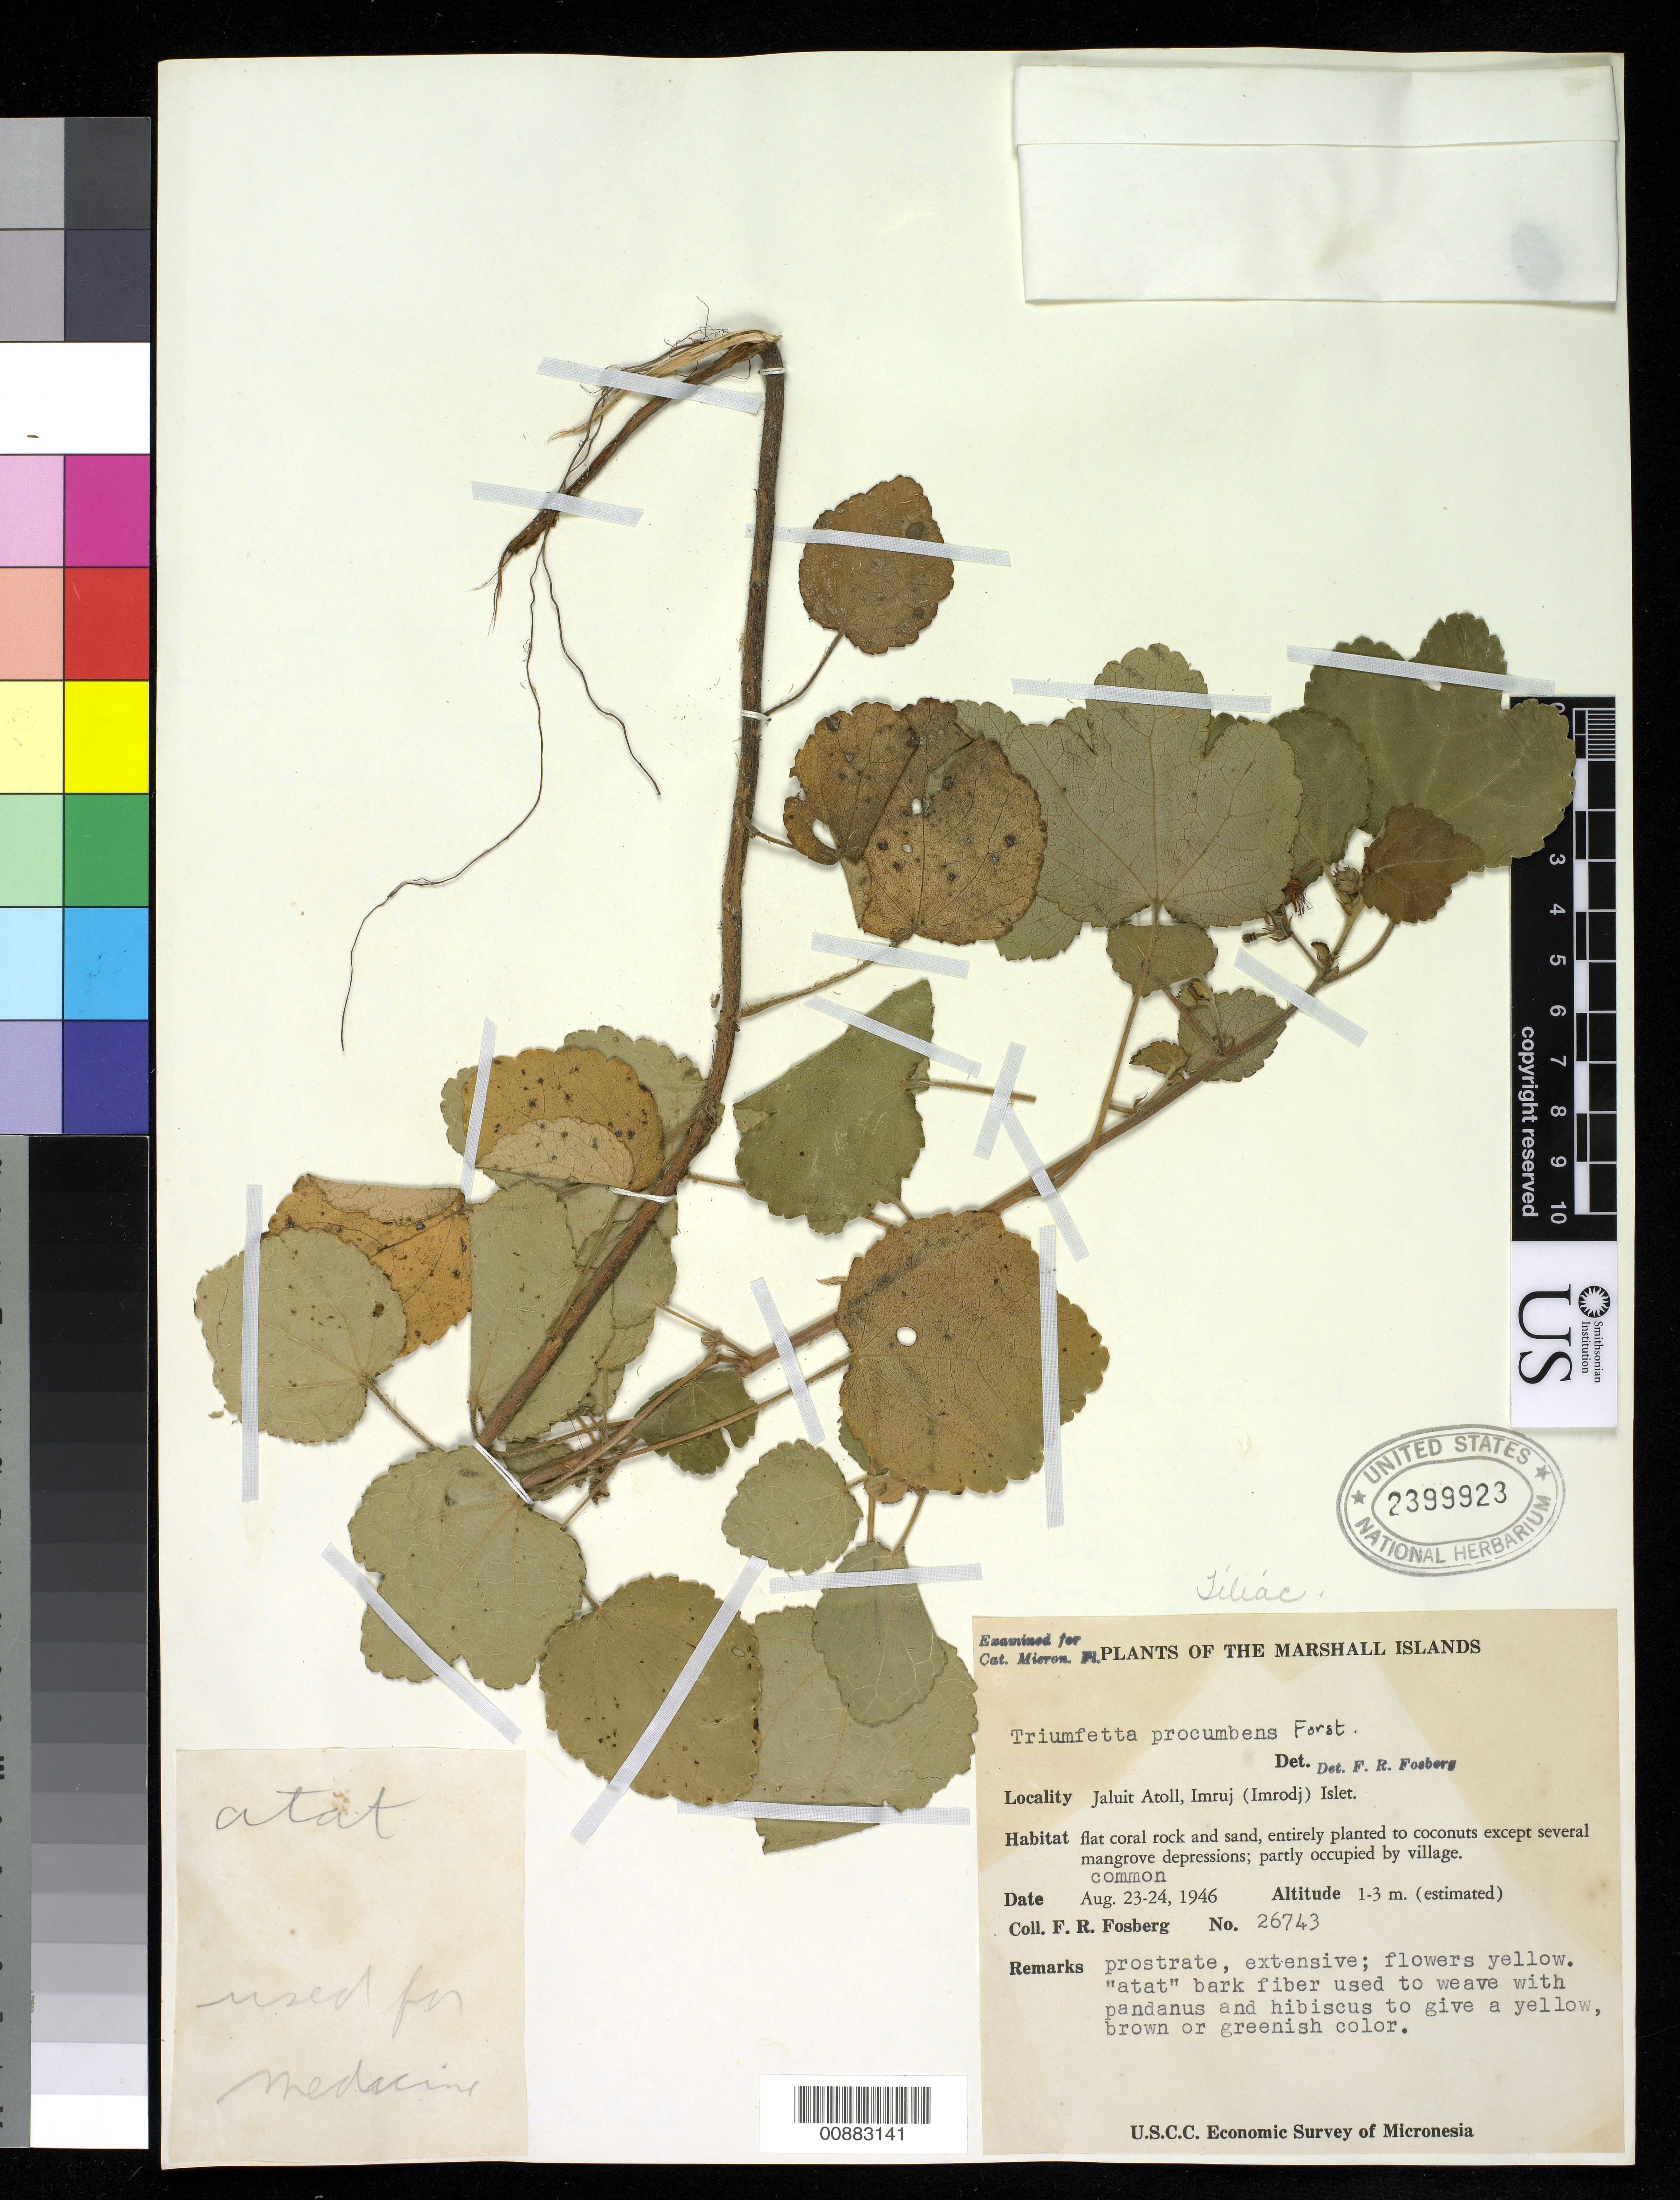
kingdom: Plantae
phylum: Tracheophyta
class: Magnoliopsida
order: Malvales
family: Malvaceae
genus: Triumfetta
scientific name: Triumfetta procumbens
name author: G. Forst.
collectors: F. R. Fosberg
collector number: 26743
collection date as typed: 20 Jun 1946 to 23 Jun 1946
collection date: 1946-06-20/1946-06-23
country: Northern Mariana Islands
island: Rota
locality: Northwest coast of west end of main part of island, between Rota and Tataacho Point.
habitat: flat coral rock and sand, entirely planted to coconuts except several mangrove depressions; partly occupied by village.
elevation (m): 1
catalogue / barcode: US 2399923